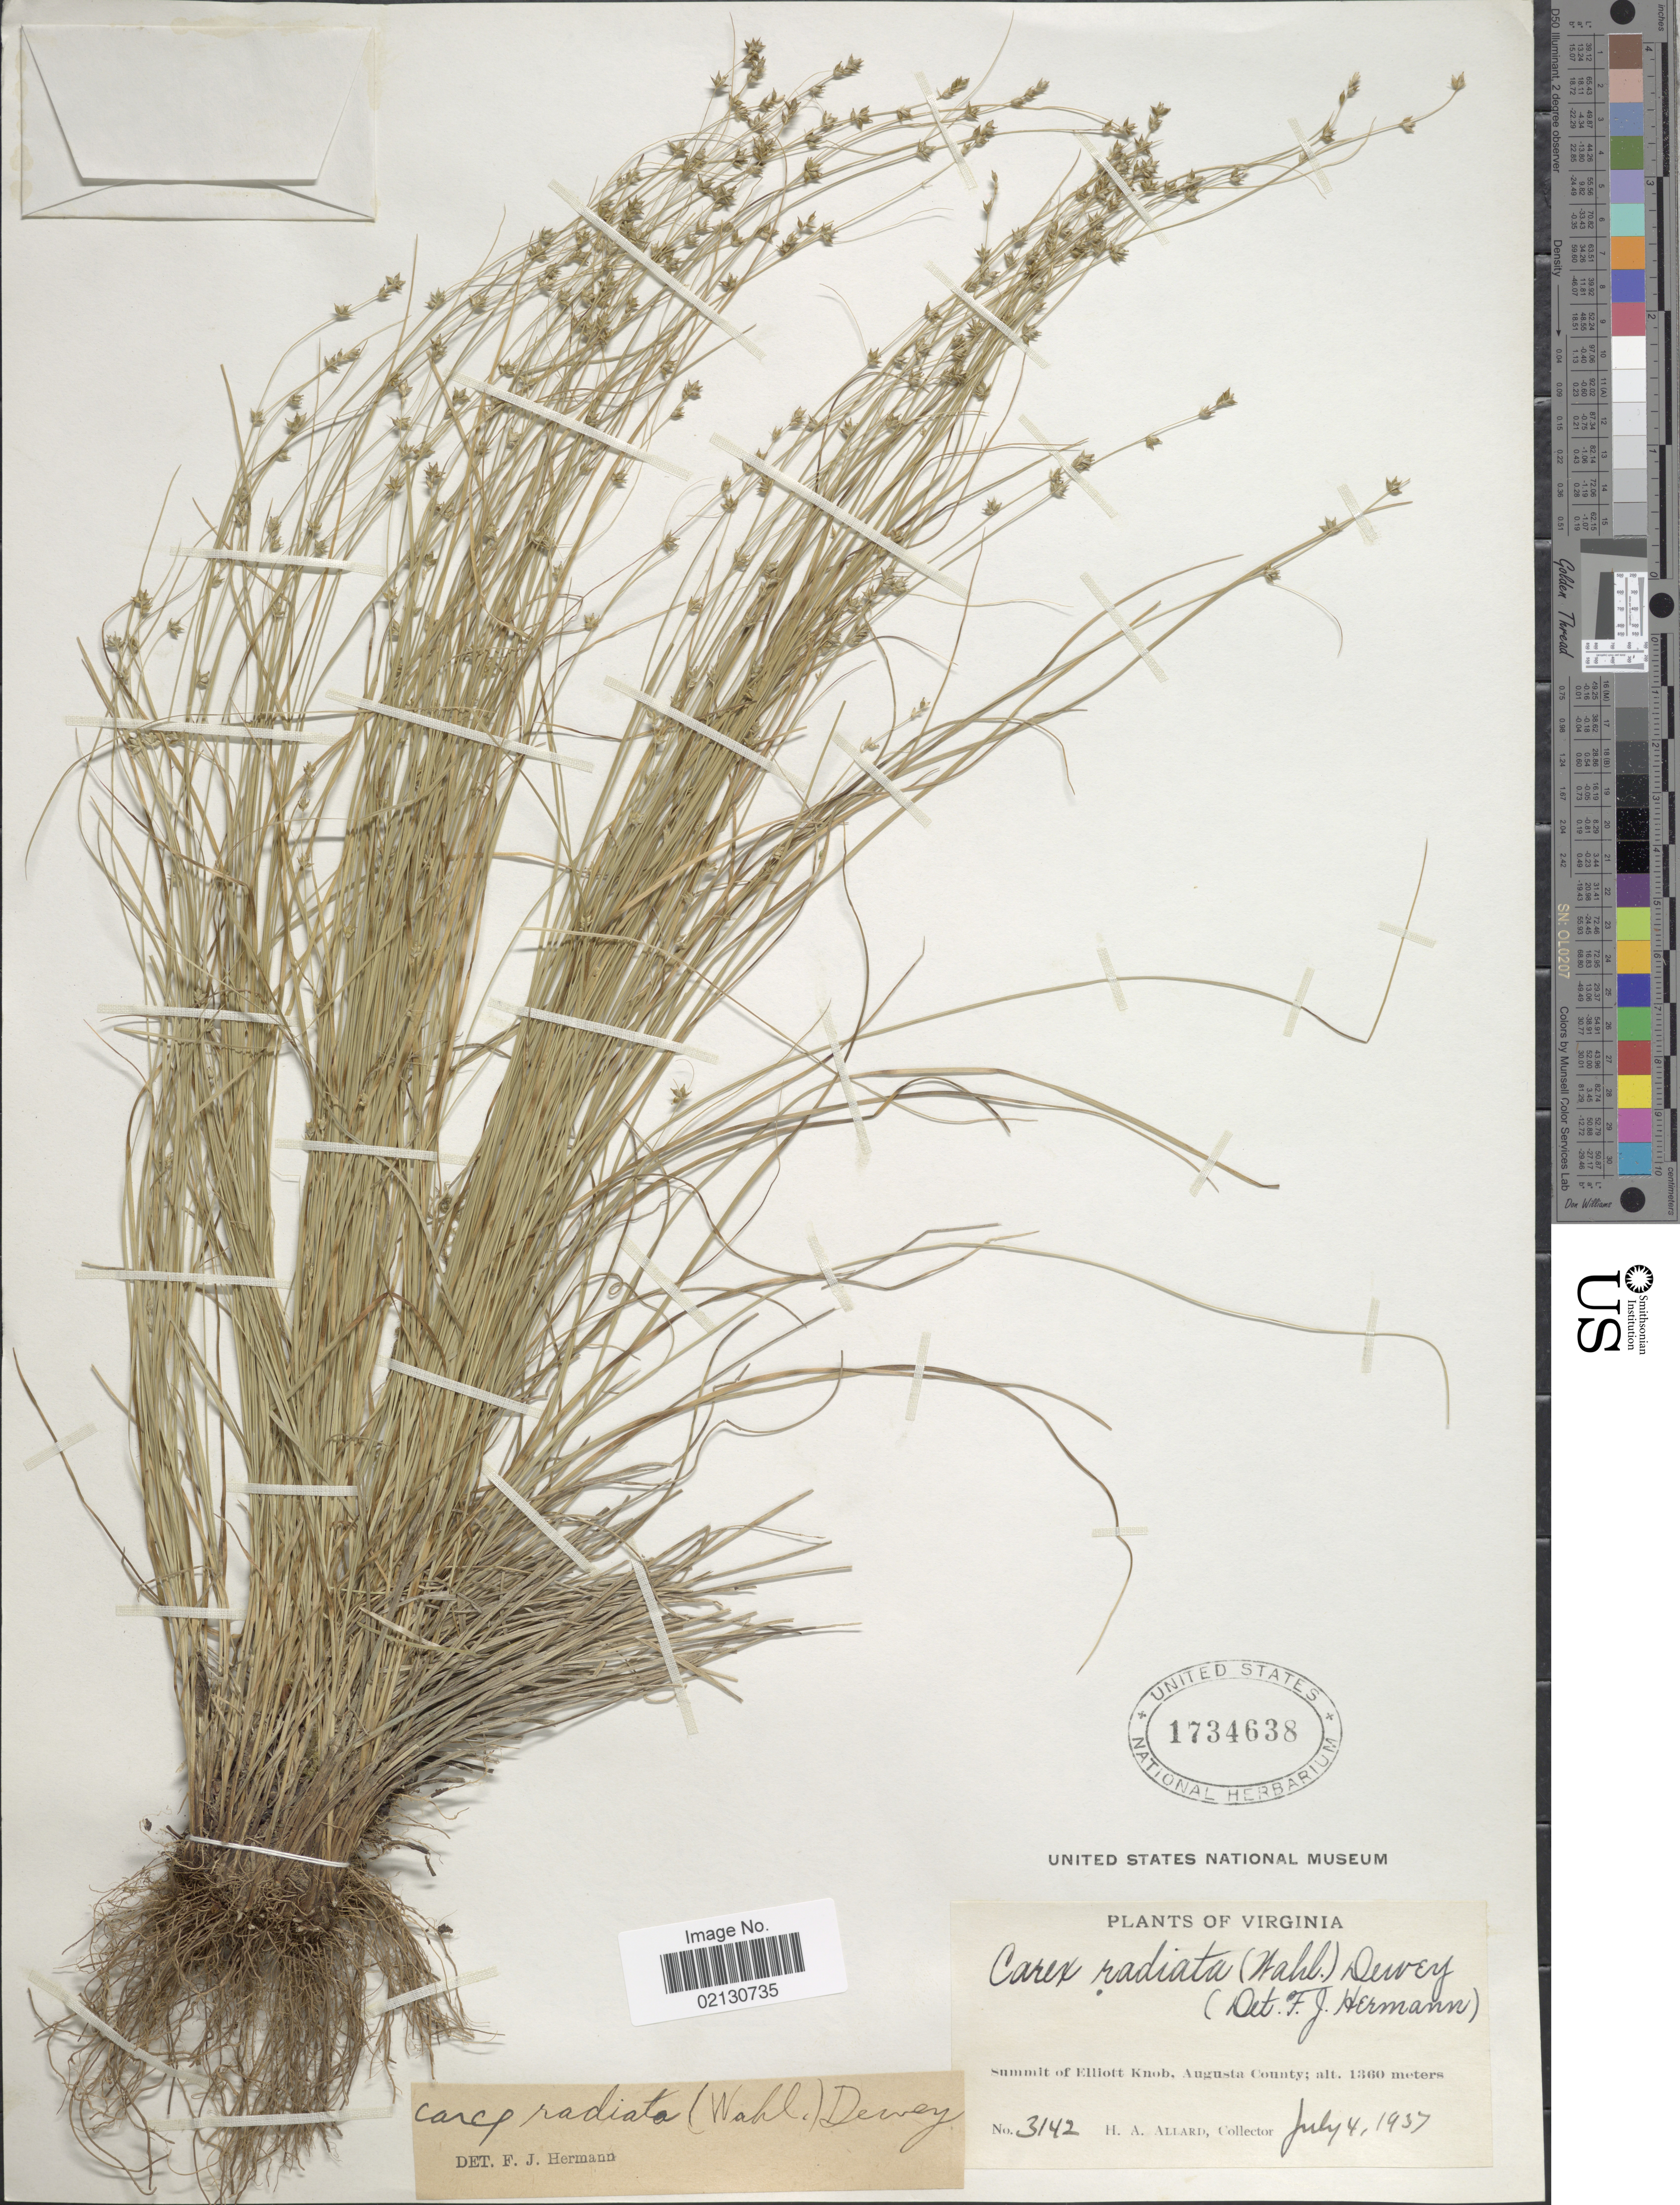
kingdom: Plantae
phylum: Tracheophyta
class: Liliopsida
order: Poales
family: Cyperaceae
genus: Carex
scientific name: Carex radiata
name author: (Wahlenb.) Small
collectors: H. A. Allard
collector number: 3142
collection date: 1937-07-04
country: United States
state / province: Virginia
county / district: Augusta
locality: Summit of Elliot Knob, Augusta County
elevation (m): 1360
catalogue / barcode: US 1734638